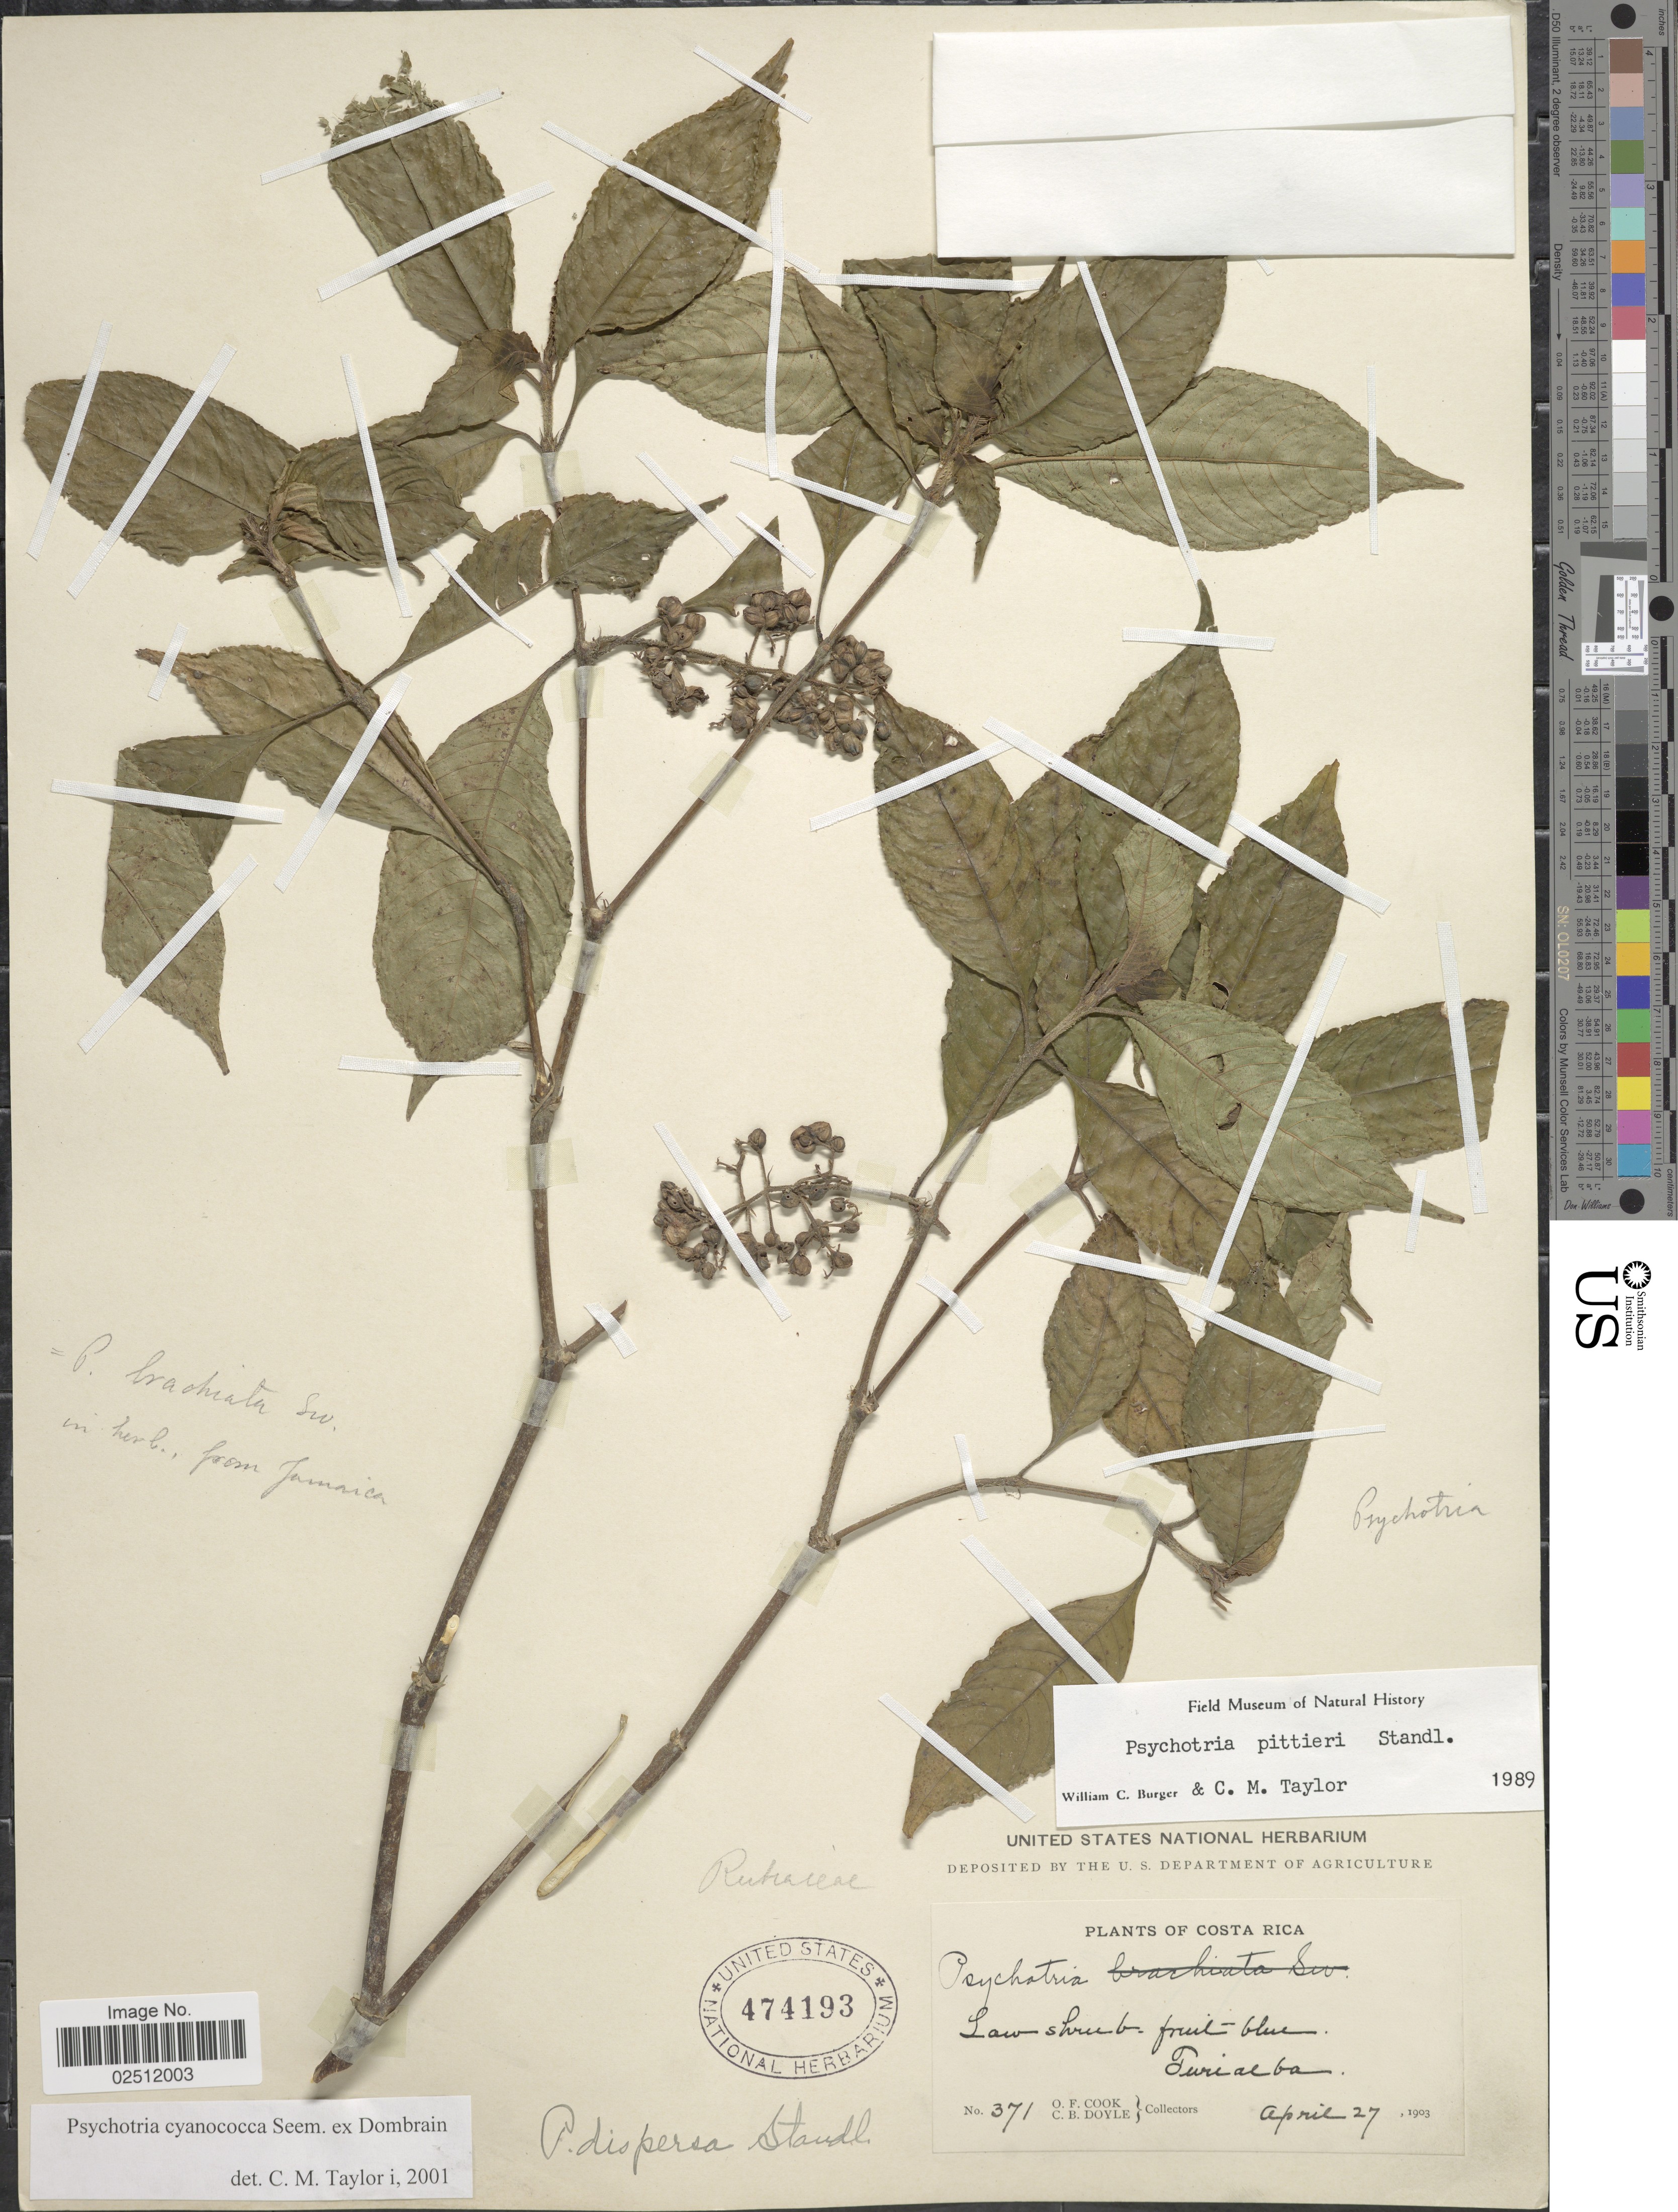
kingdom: Plantae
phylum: Tracheophyta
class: Magnoliopsida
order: Gentianales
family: Rubiaceae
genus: Psychotria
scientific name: Psychotria cyanococca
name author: Seem. ex Dombrain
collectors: O. F. Cook & C. Doyle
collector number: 371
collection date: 1903-04-27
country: Costa Rica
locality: Low scrub. Turialba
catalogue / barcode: US 474193